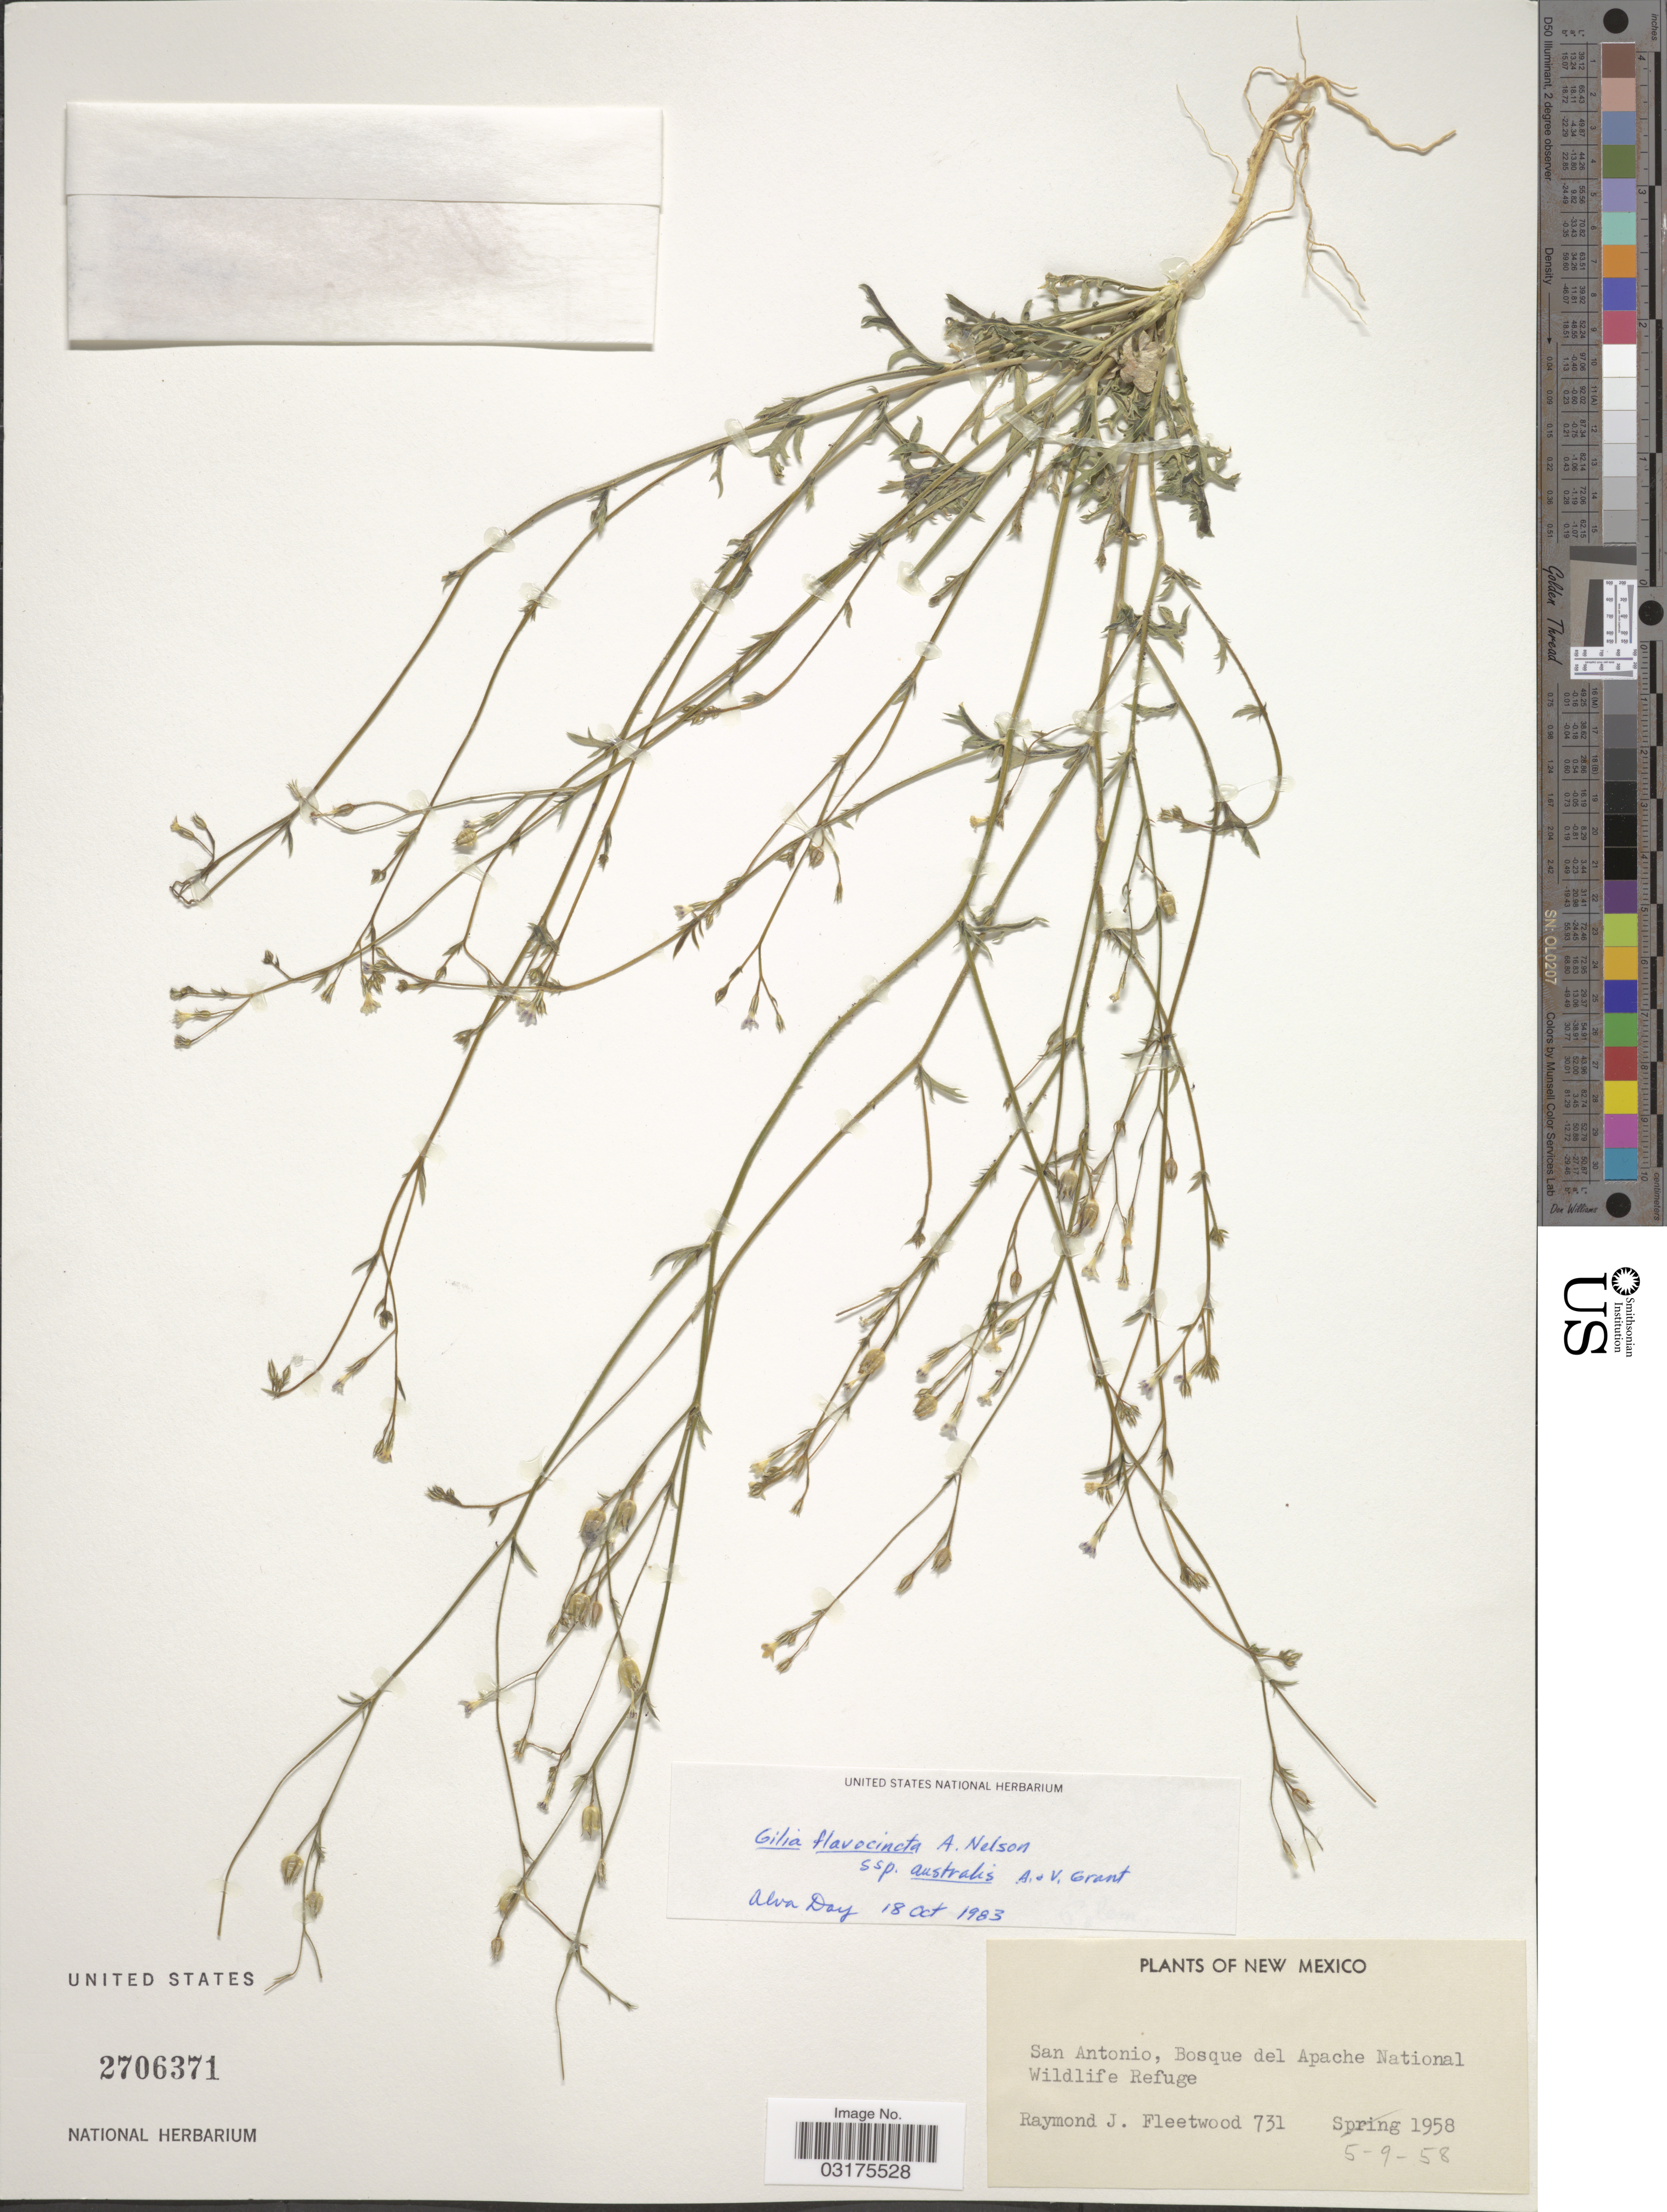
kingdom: Plantae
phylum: Tracheophyta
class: Magnoliopsida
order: Ericales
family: Polemoniaceae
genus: Gilia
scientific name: Gilia flavocincta subsp. australis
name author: A. Nelson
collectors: R. J. Fleetwood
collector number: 731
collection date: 1958-05-09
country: United States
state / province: New Mexico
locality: San Antonio, Bosque del Apache National Wildlife Refuge.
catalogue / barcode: US 2706371